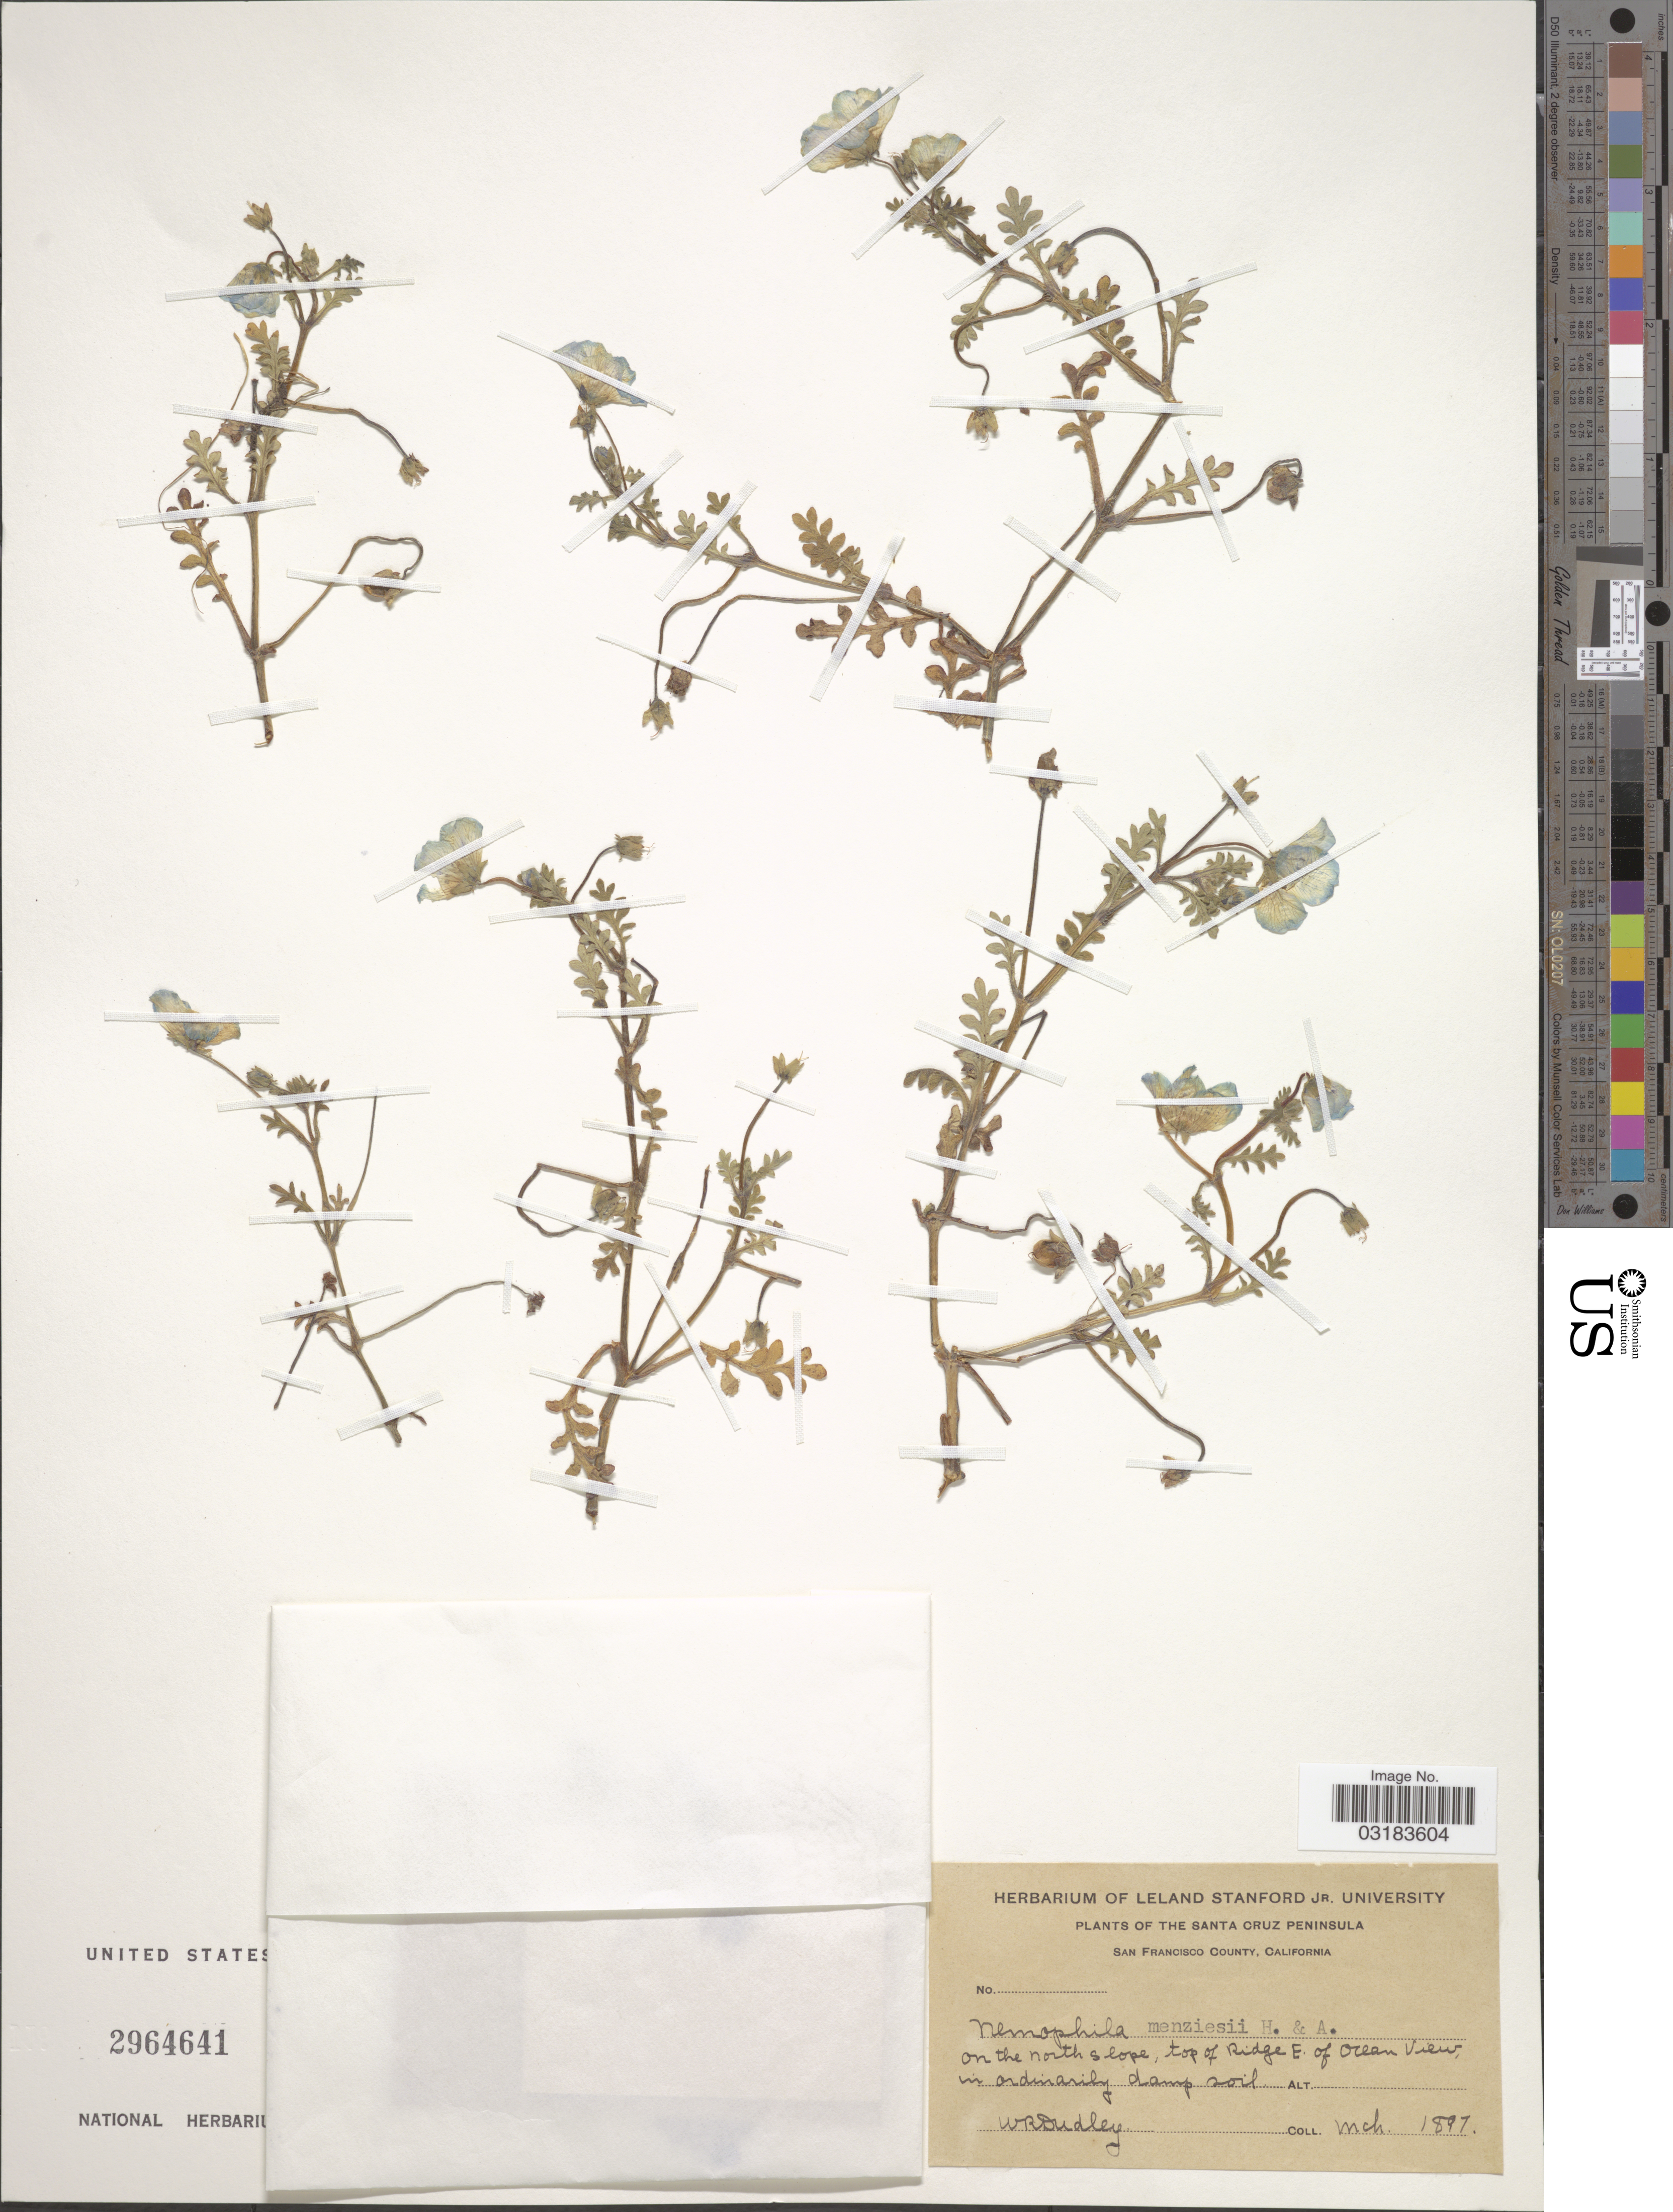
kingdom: Plantae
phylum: Tracheophyta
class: Magnoliopsida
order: Boraginales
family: Hydrophyllaceae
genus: Nemophila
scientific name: Nemophila menziesii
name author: Hook. & Arn.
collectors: W. Dudley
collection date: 1897-03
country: United States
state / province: California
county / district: San Francisco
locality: Santa Cruz Peninsula. San Francisco County. On the north slope, top of Ridge E. of Ocean View.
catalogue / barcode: US 2964641